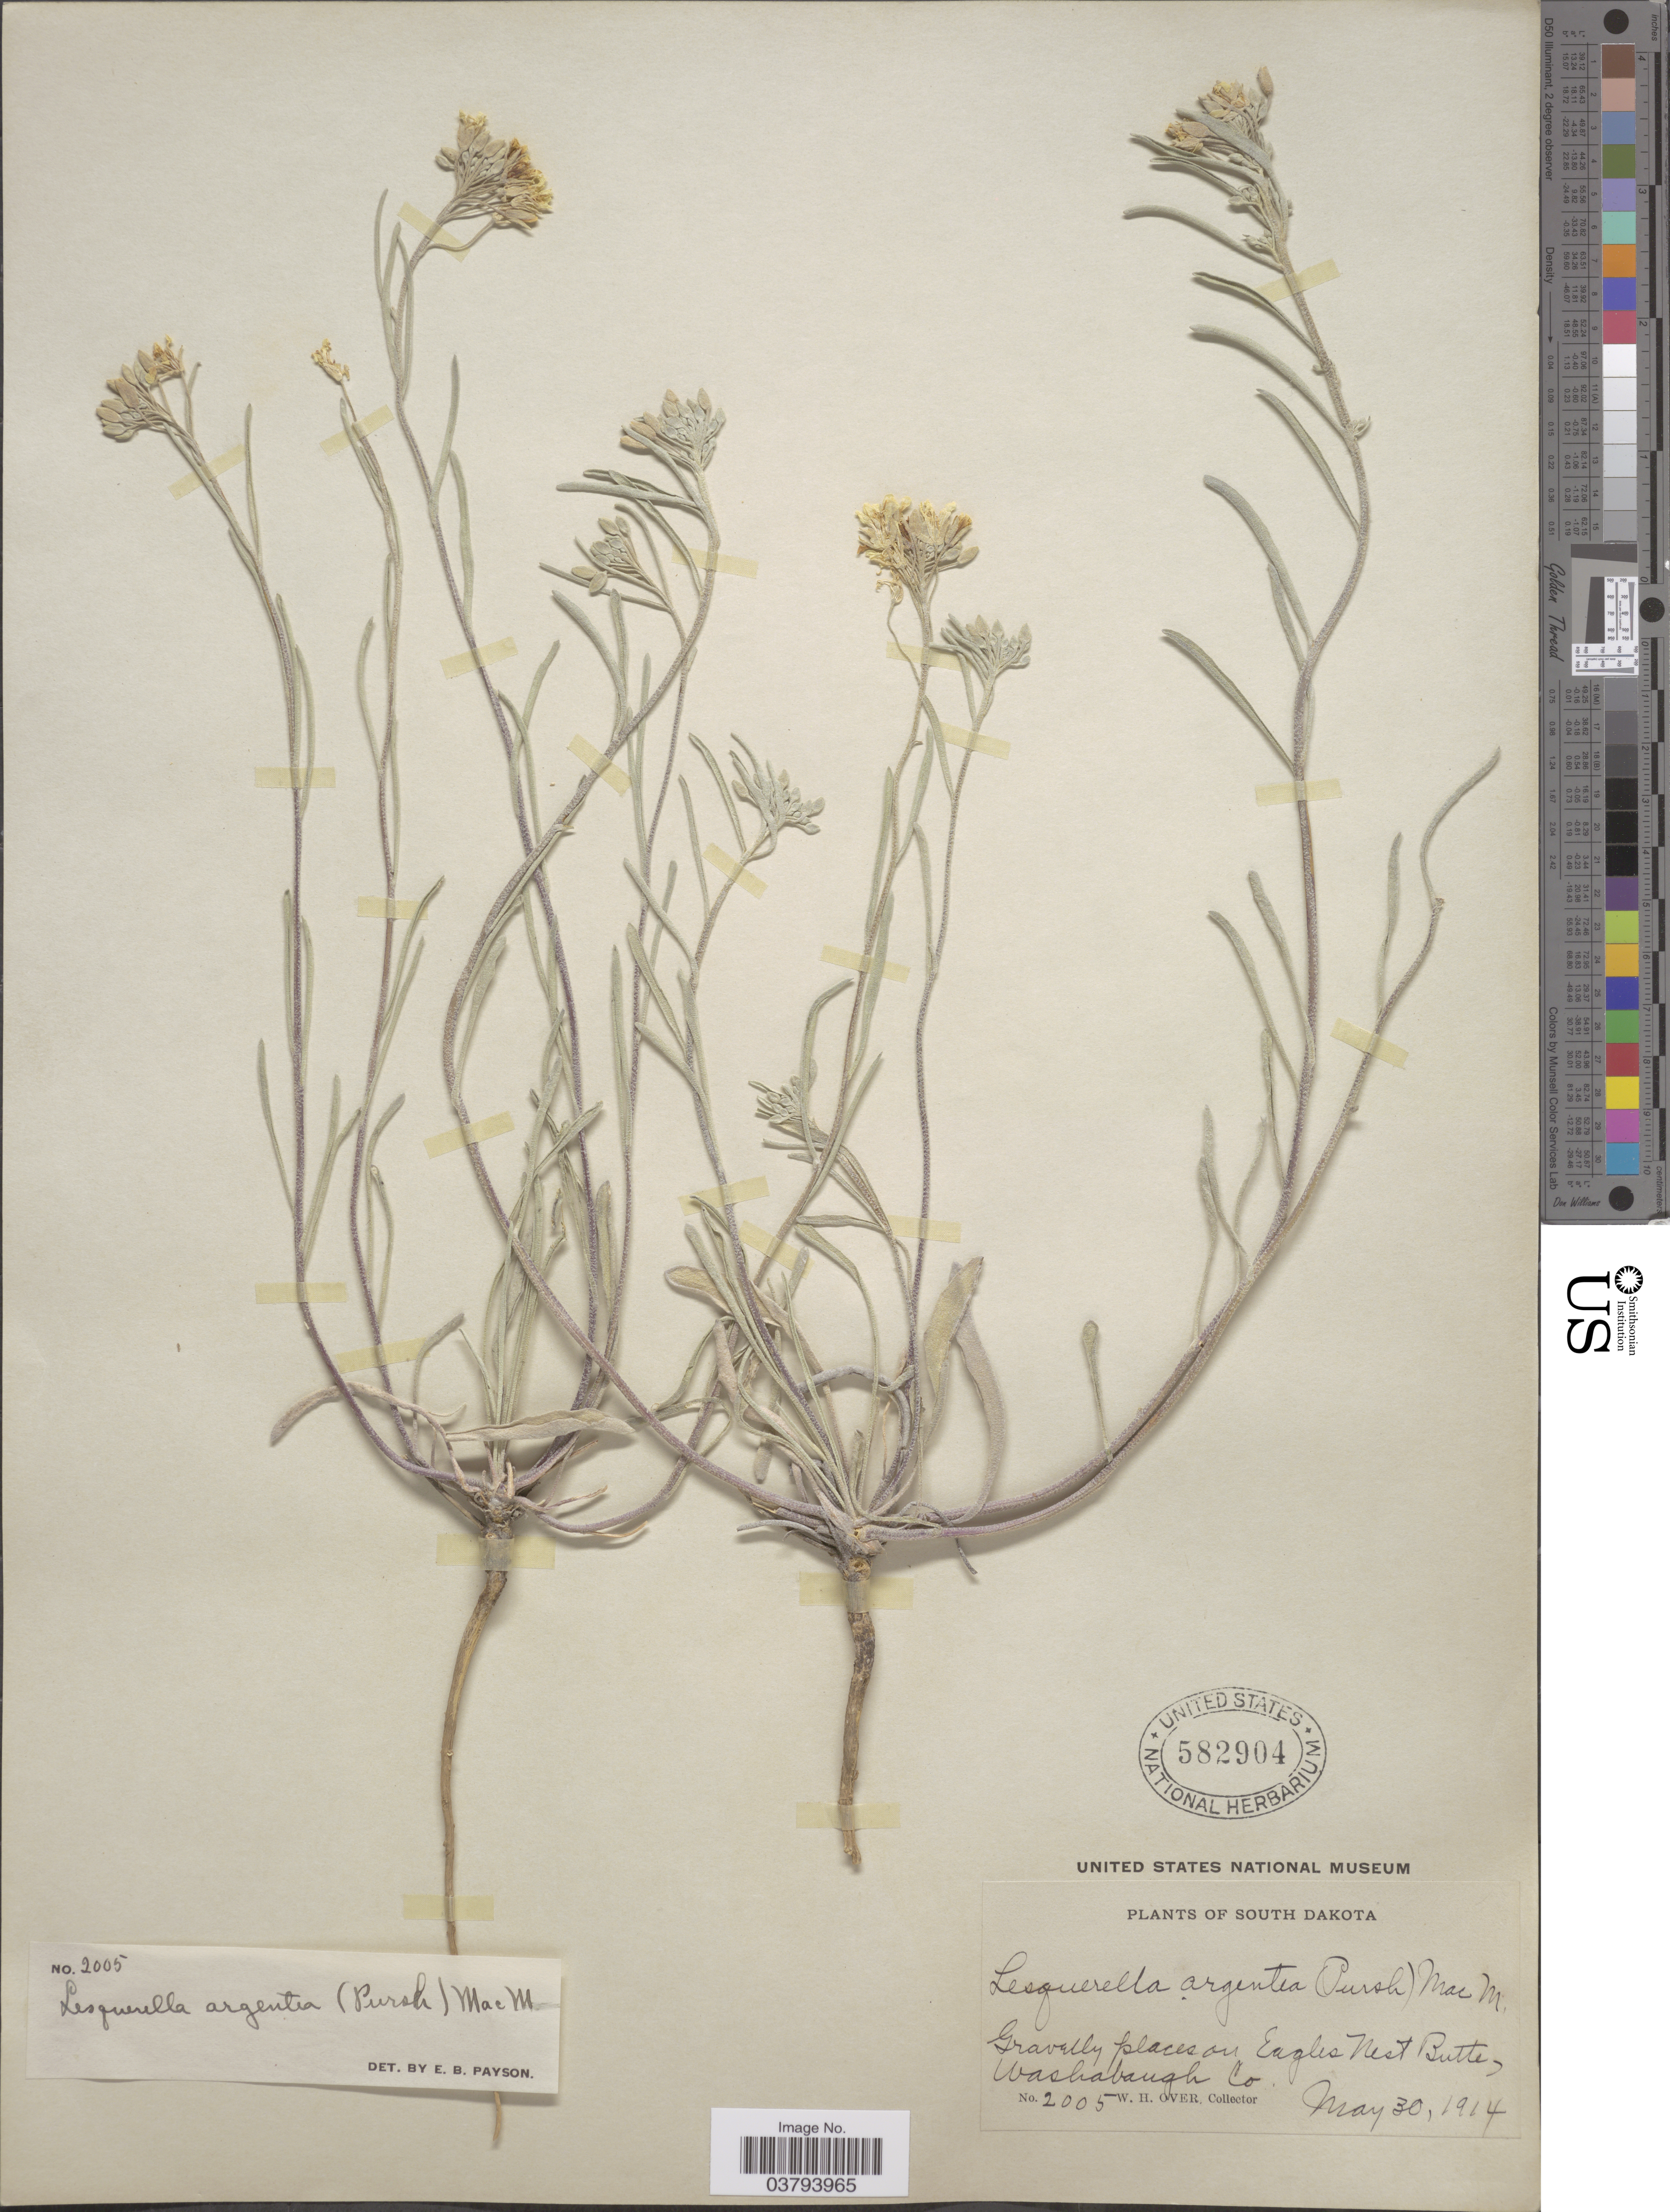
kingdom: Plantae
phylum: Tracheophyta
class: Magnoliopsida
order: Brassicales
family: Brassicaceae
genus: Lesquerella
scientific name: Lesquerella ludoviciana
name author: (Nutt.) S. Watson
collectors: W. Over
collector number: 2005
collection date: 1914-05-30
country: United States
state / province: South Dakota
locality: Gravelly places on Eagles Nest Butte, Washabaugh Co.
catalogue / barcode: US 582904